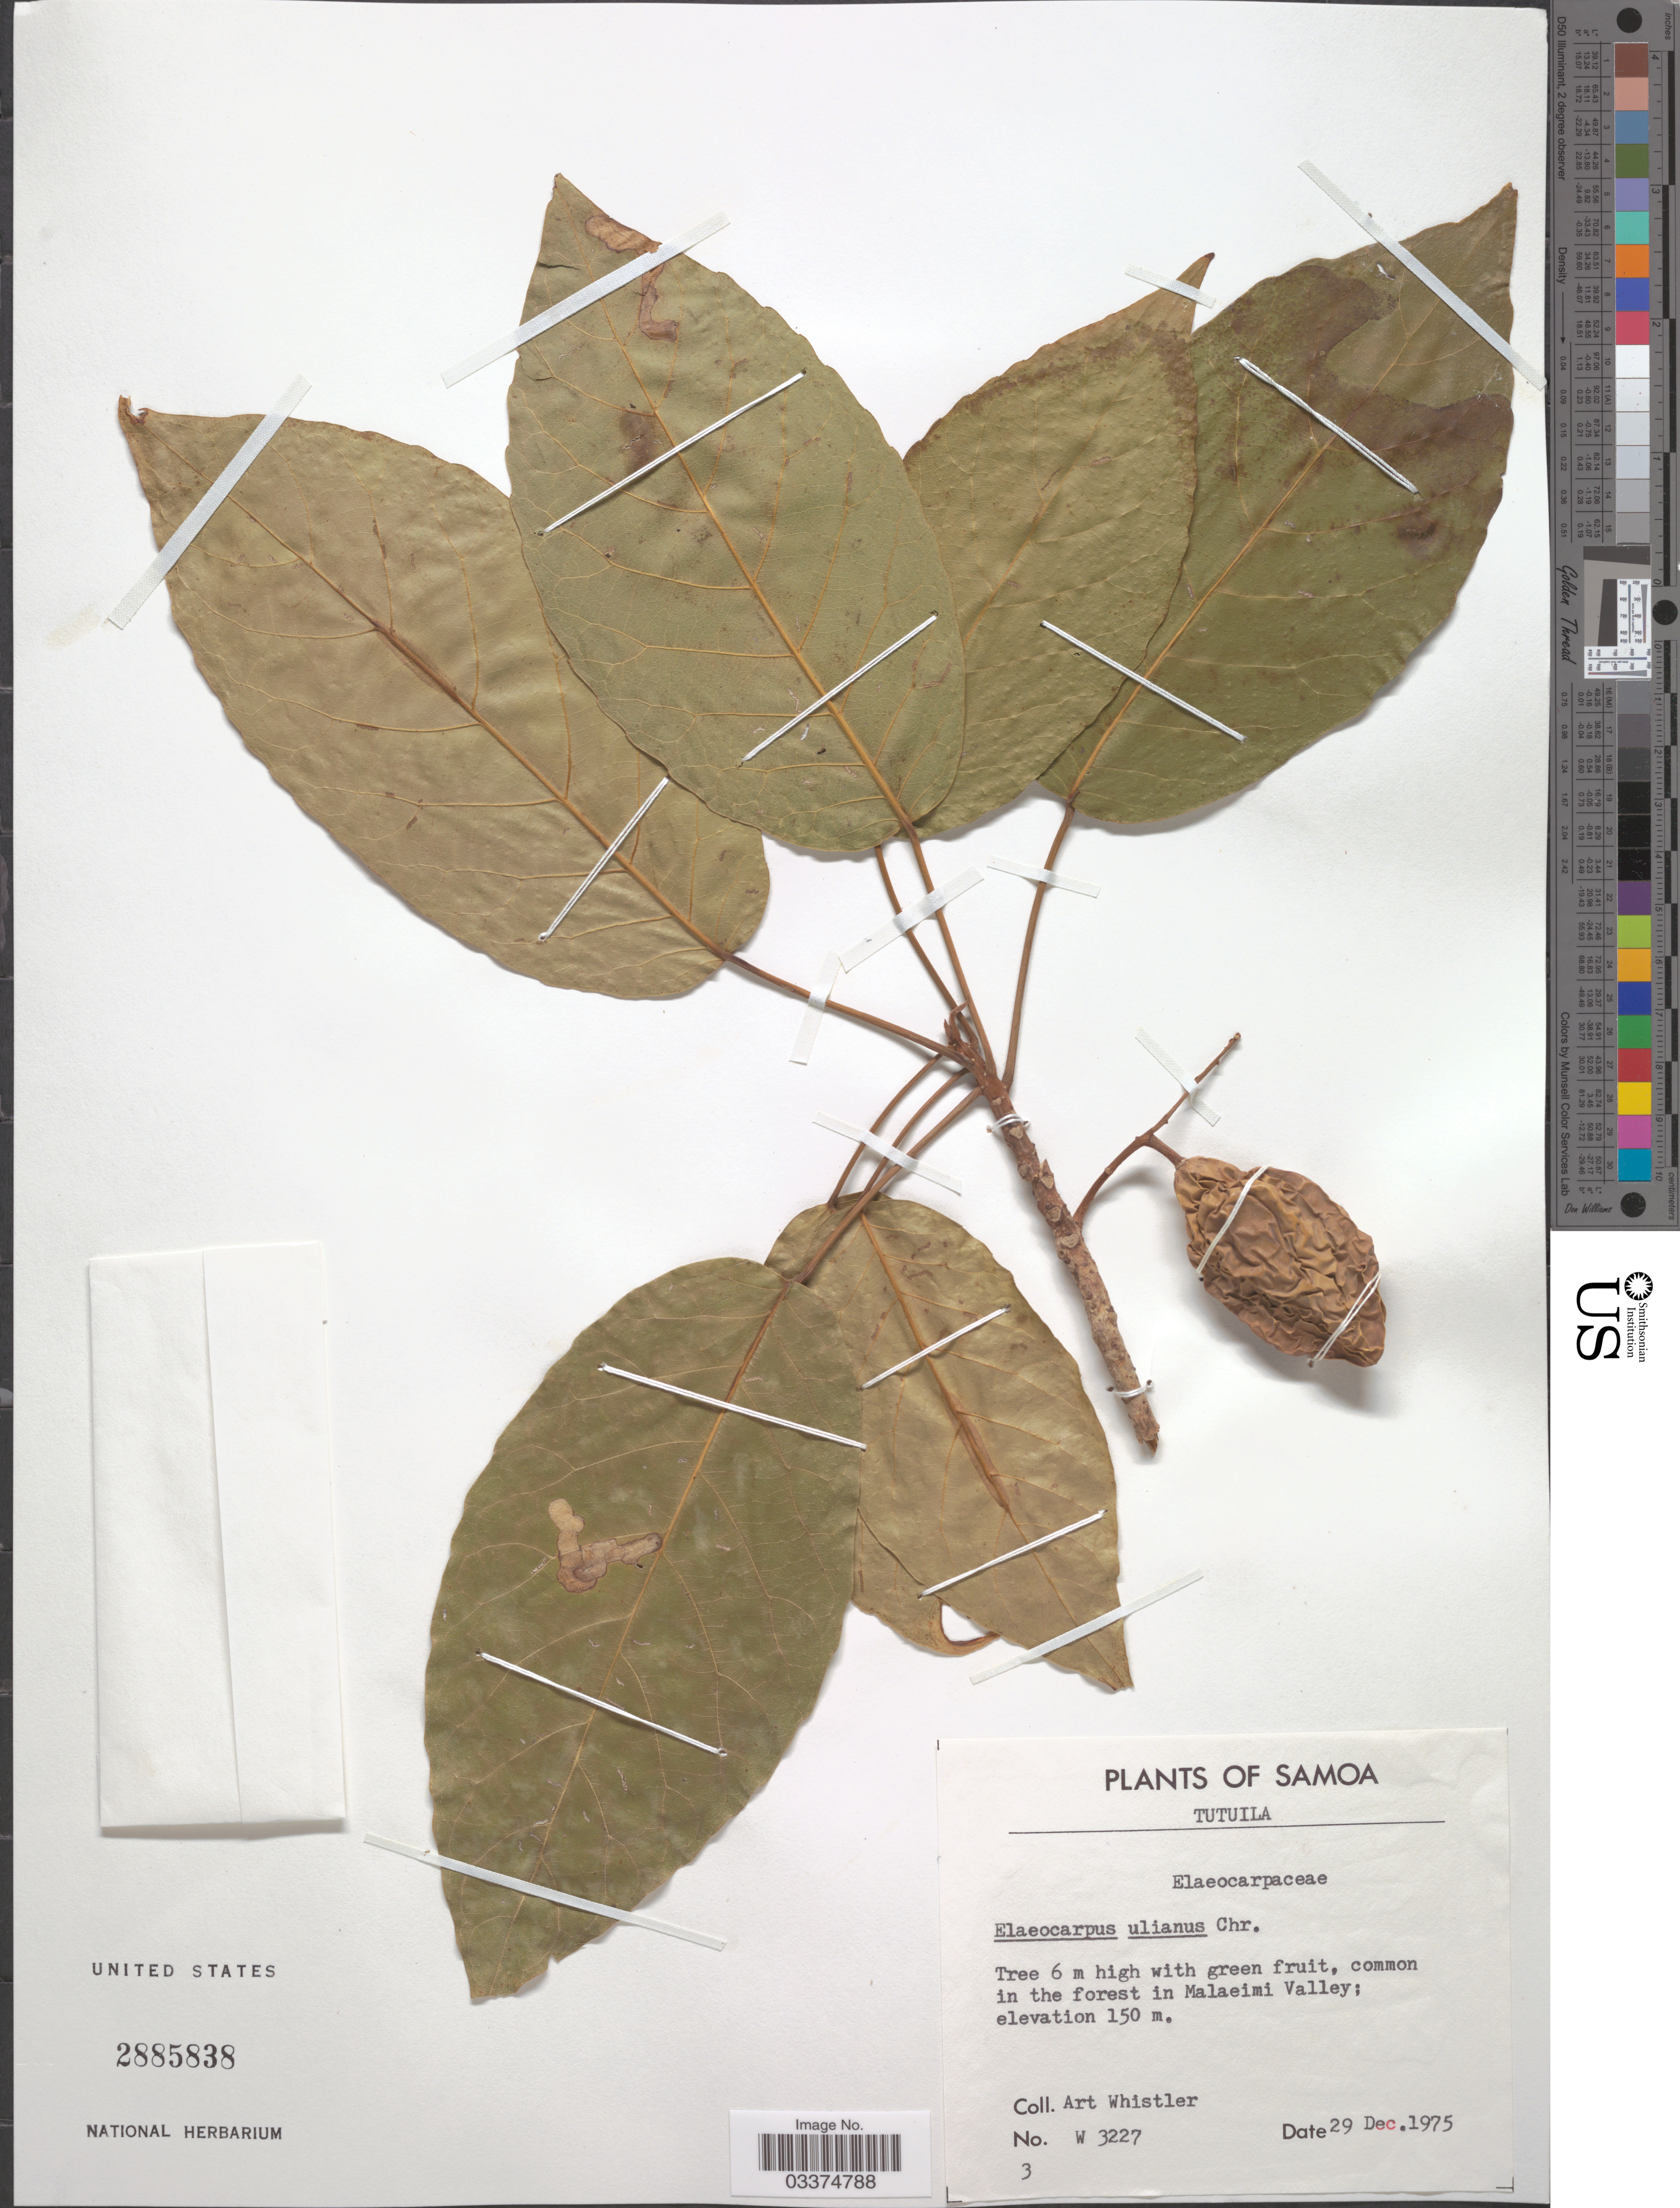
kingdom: Plantae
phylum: Tracheophyta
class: Magnoliopsida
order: Oxalidales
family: Elaeocarpaceae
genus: Elaeocarpus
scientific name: Elaeocarpus ulianus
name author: Christoph.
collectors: A. Whistler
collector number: W 3227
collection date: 1975-12-29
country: American Samoa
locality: Samoa. Tutuila. Common in the forest in Malaeimi Valley.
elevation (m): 150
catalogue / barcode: US 2885838